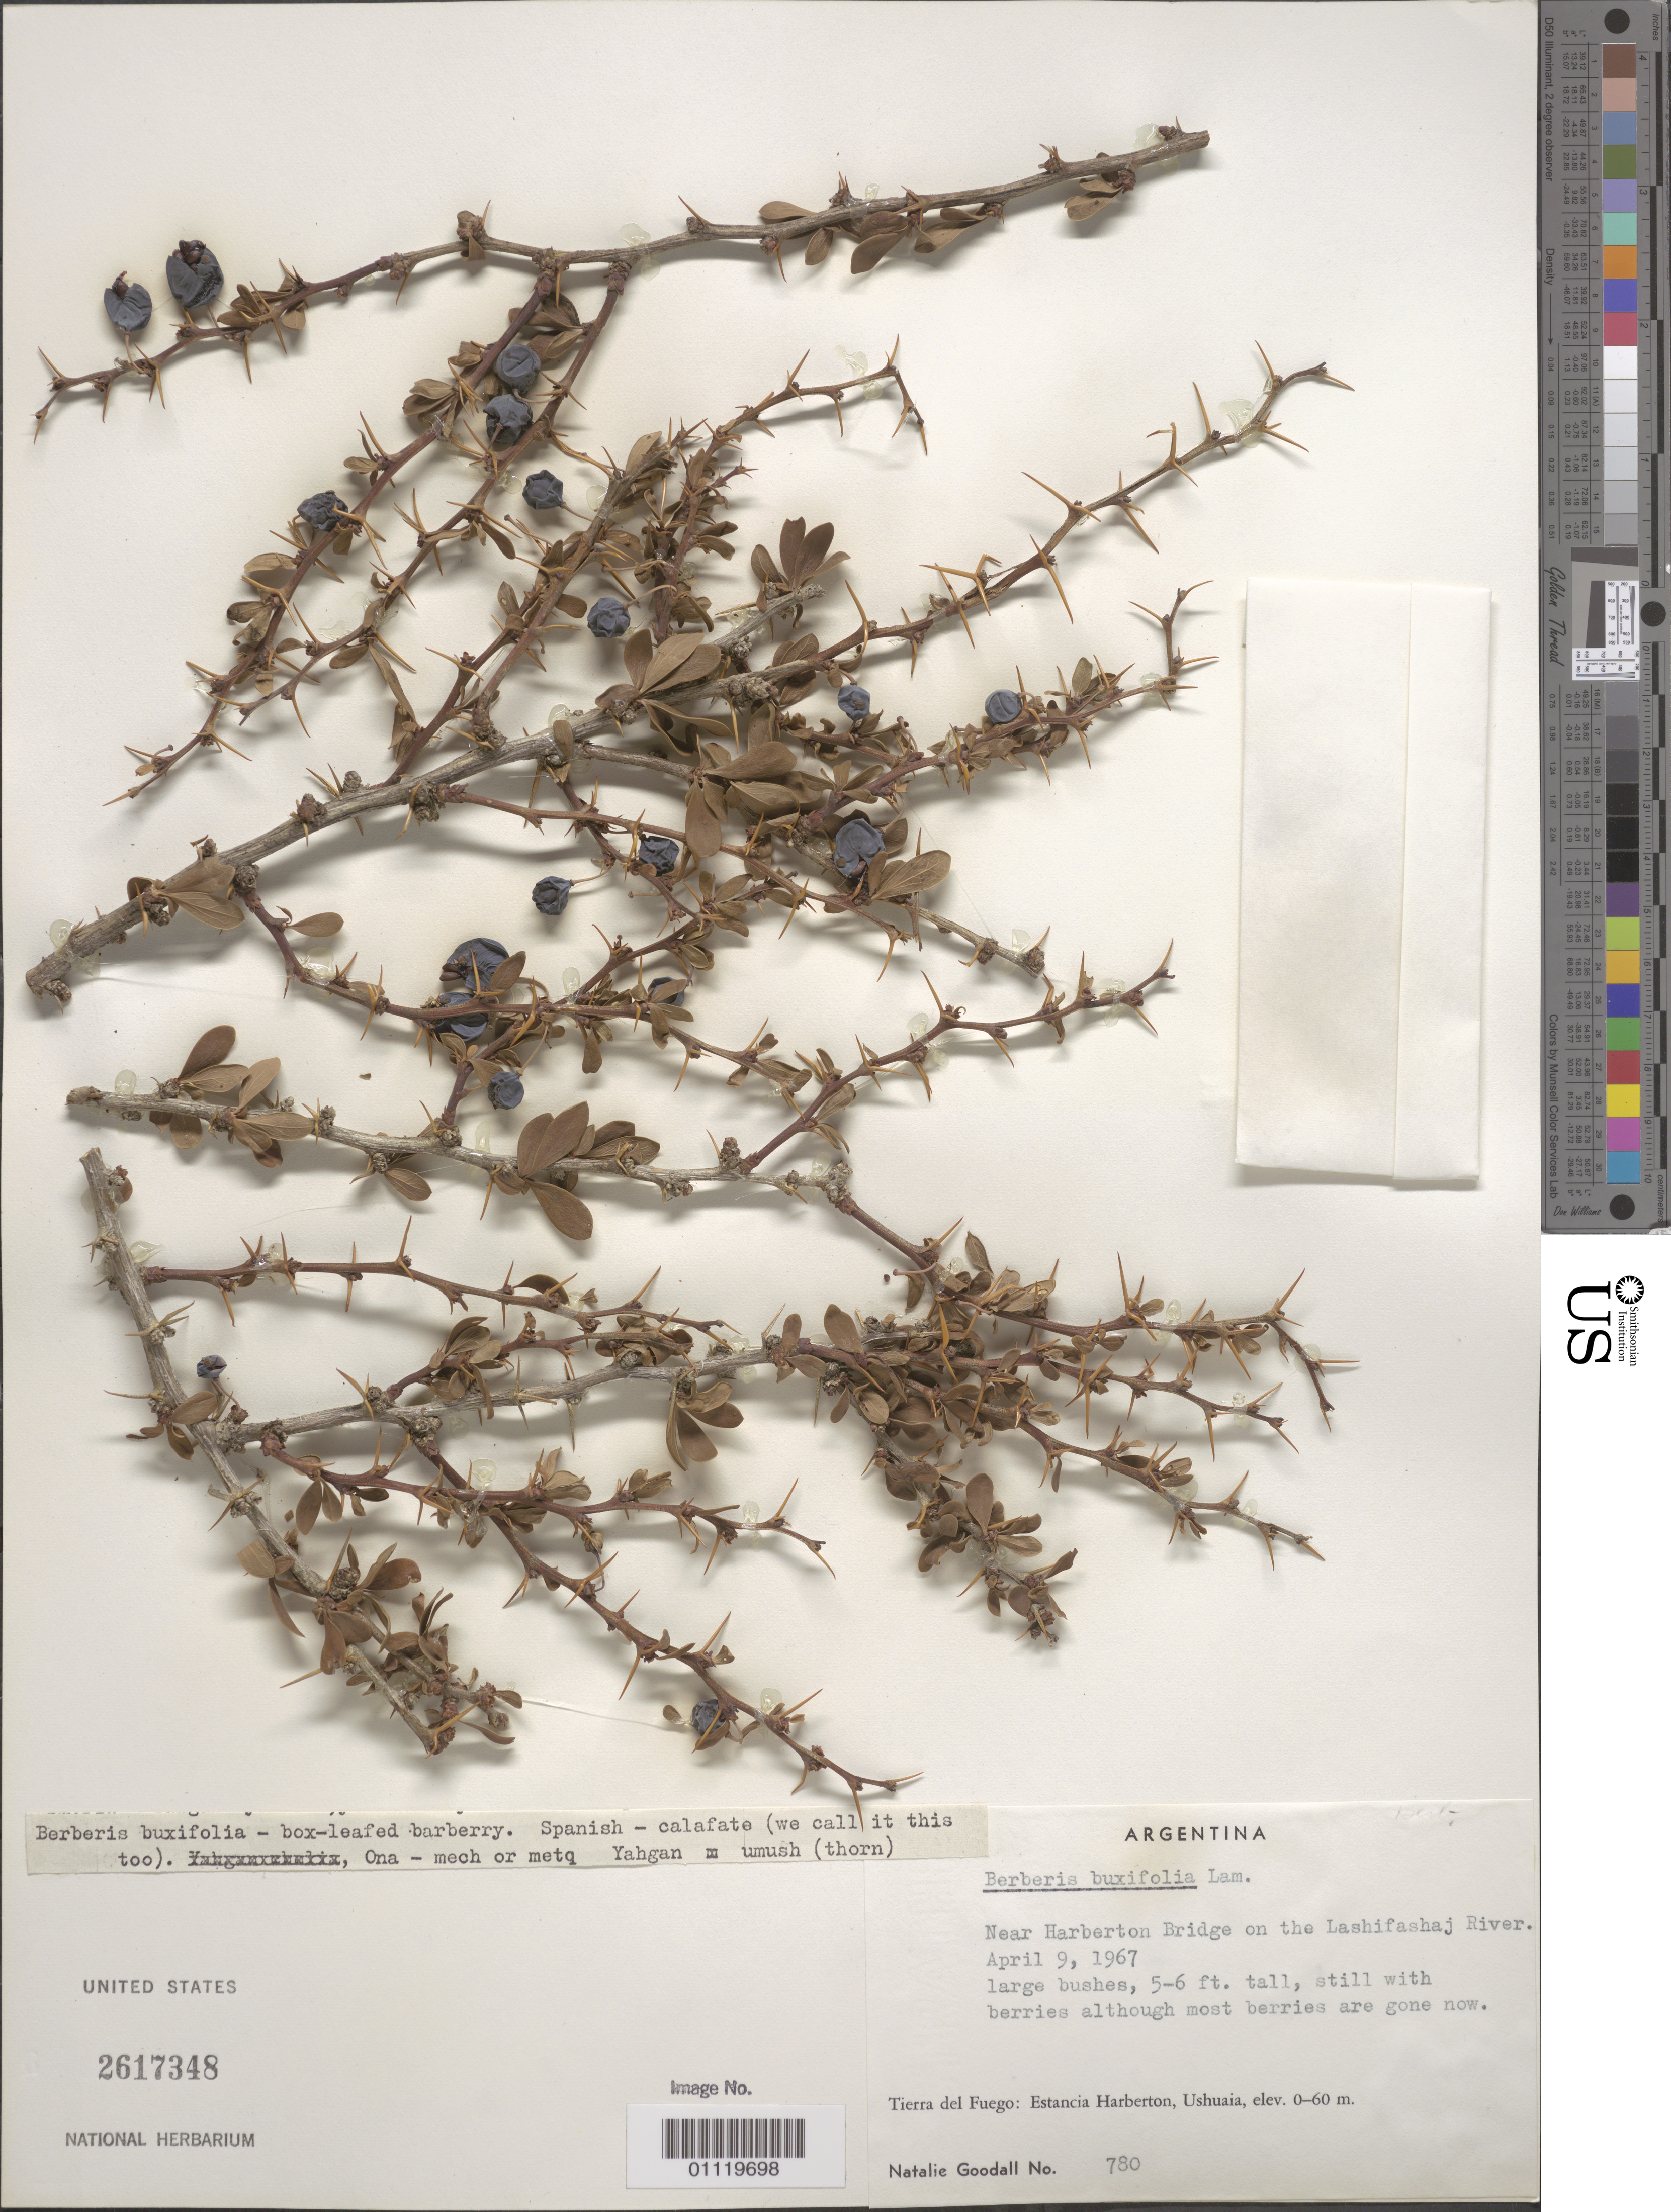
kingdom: Plantae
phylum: Tracheophyta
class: Magnoliopsida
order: Ranunculales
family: Berberidaceae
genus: Berberis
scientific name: Berberis buxifolia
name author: Lam.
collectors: N. Goodall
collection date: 1967-04-09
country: Argentina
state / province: Tierra del Fuego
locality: Ushuaia city, Estancia Harberton, near Harberton Bridge on Lashifashaj River.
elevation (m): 0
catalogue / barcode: US 2617348